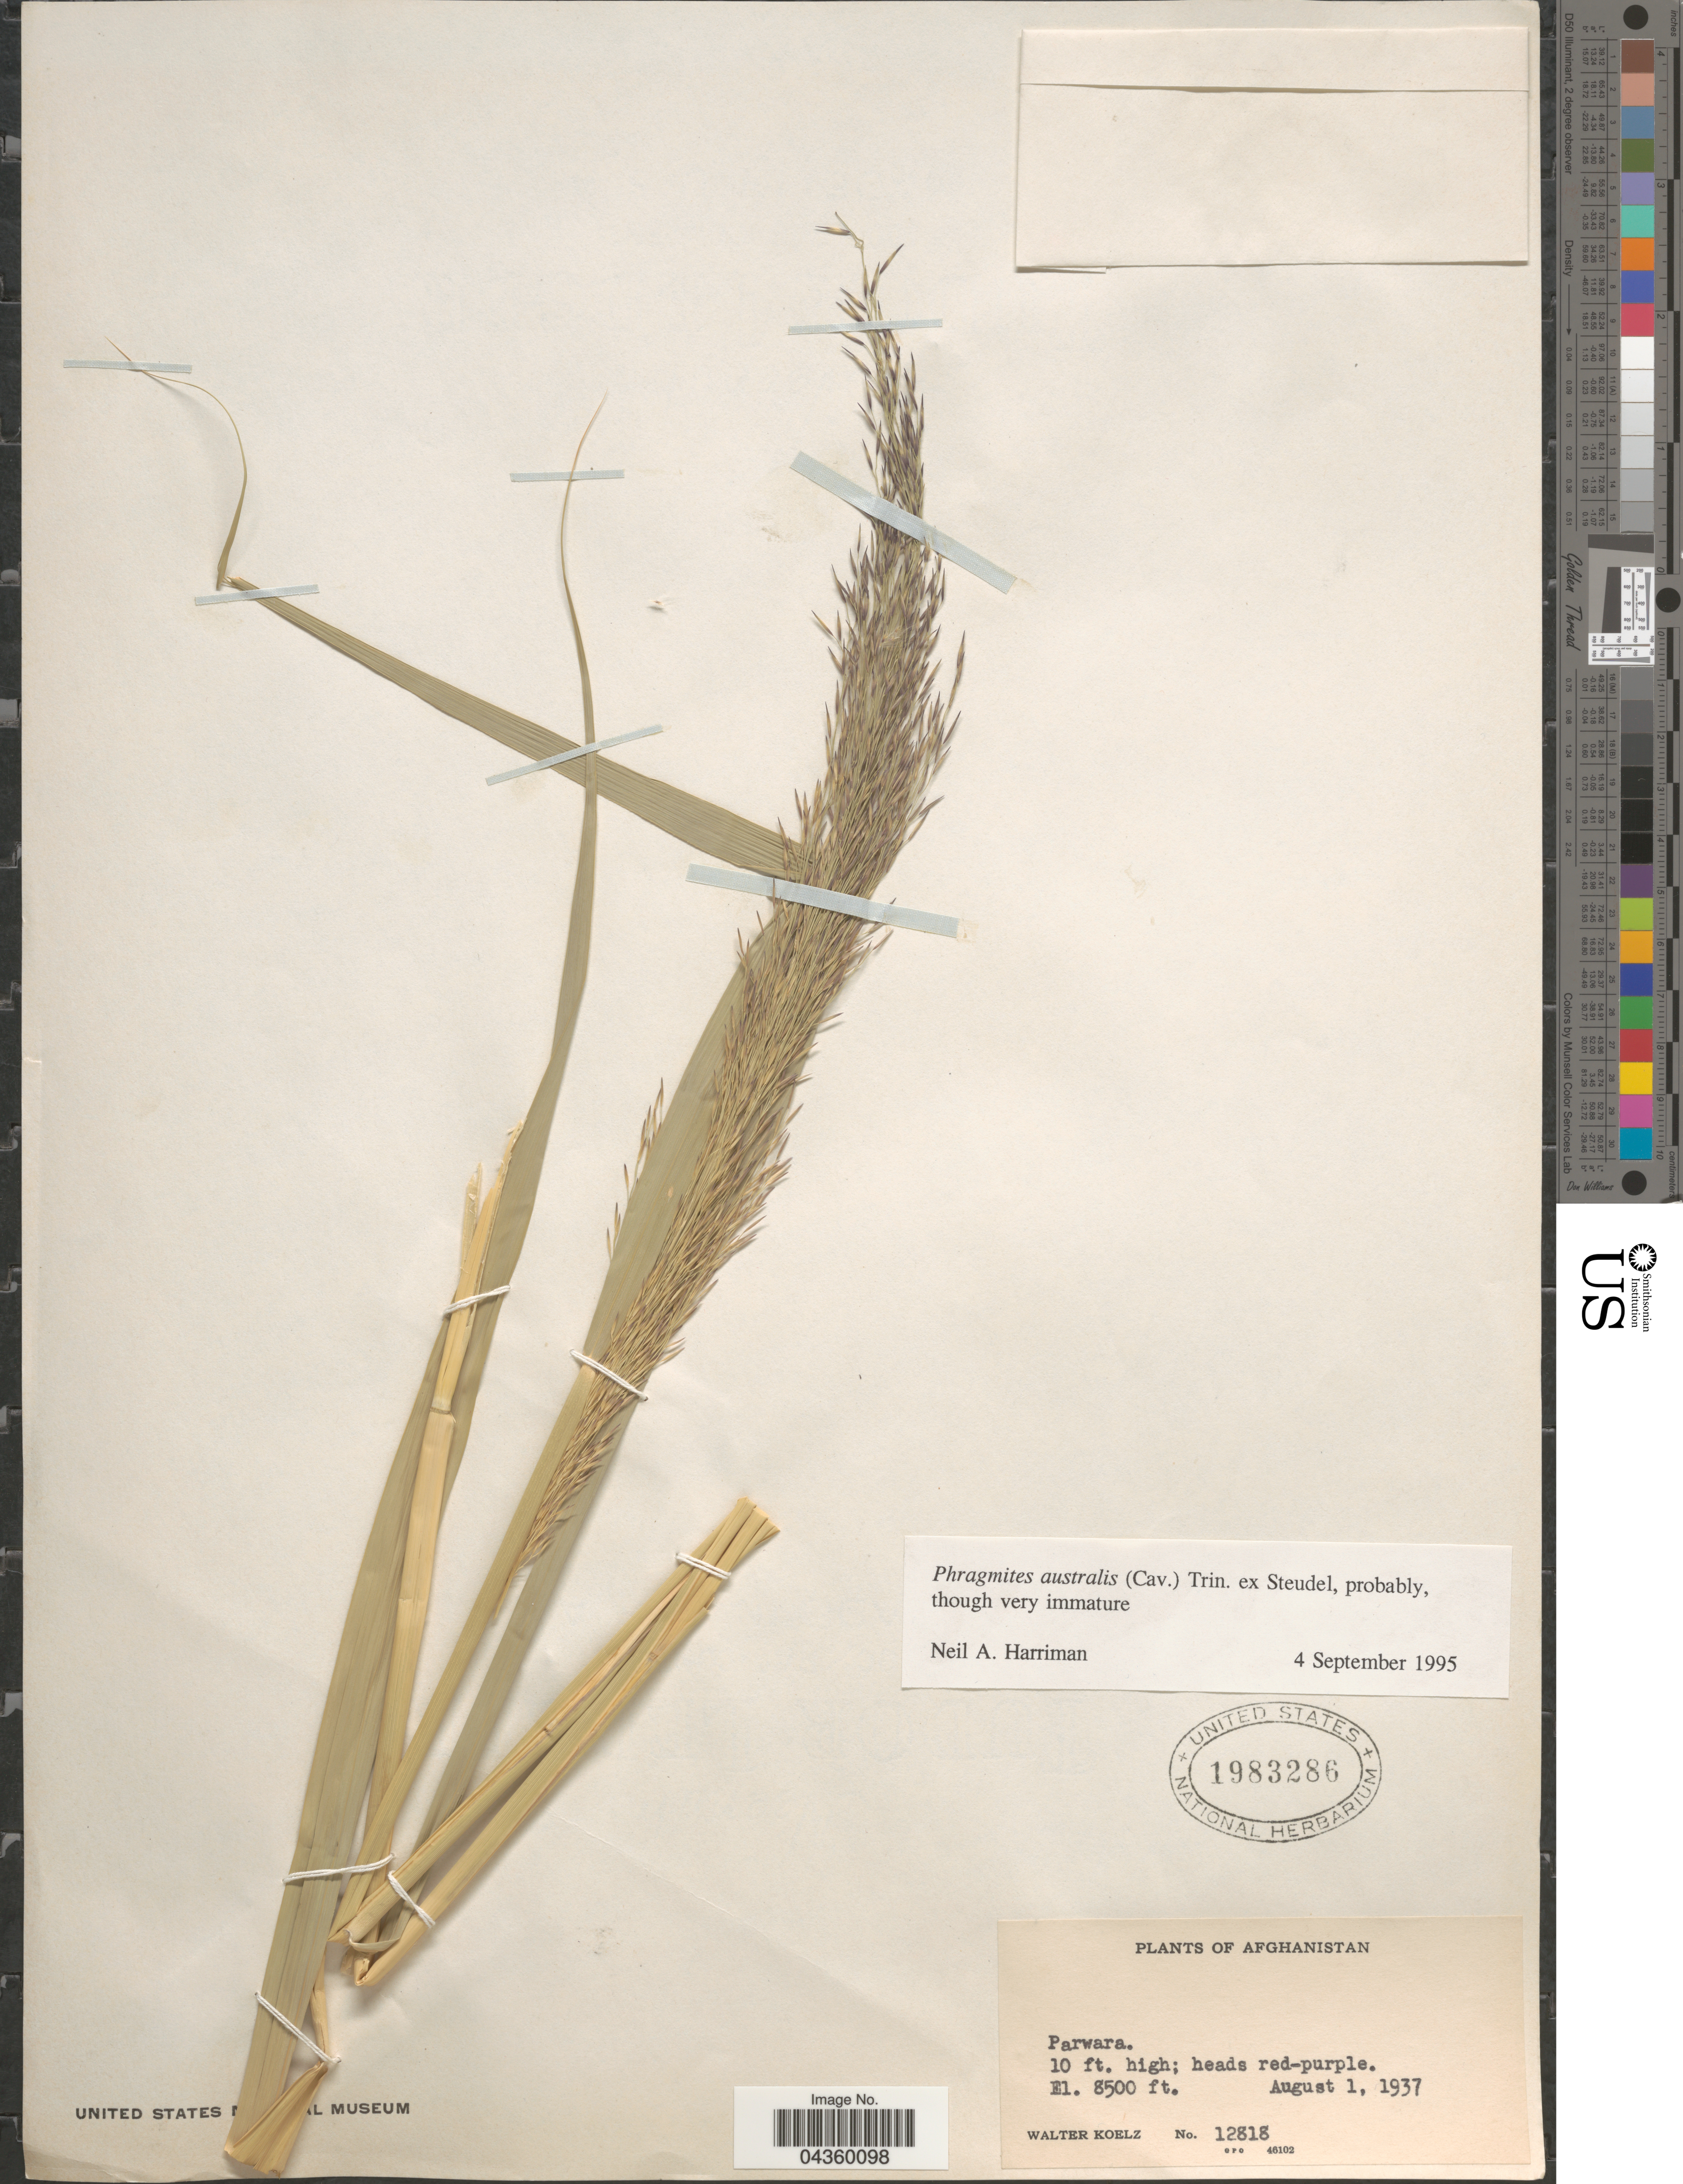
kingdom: Plantae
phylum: Tracheophyta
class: Liliopsida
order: Poales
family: Poaceae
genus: Phragmites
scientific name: Phragmites australis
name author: (Cav.) Trin. ex Steud.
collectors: W. N. Koelz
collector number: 12818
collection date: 1937-08-01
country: Afghanistan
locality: Parwara.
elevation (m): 2591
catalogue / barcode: US 1983286